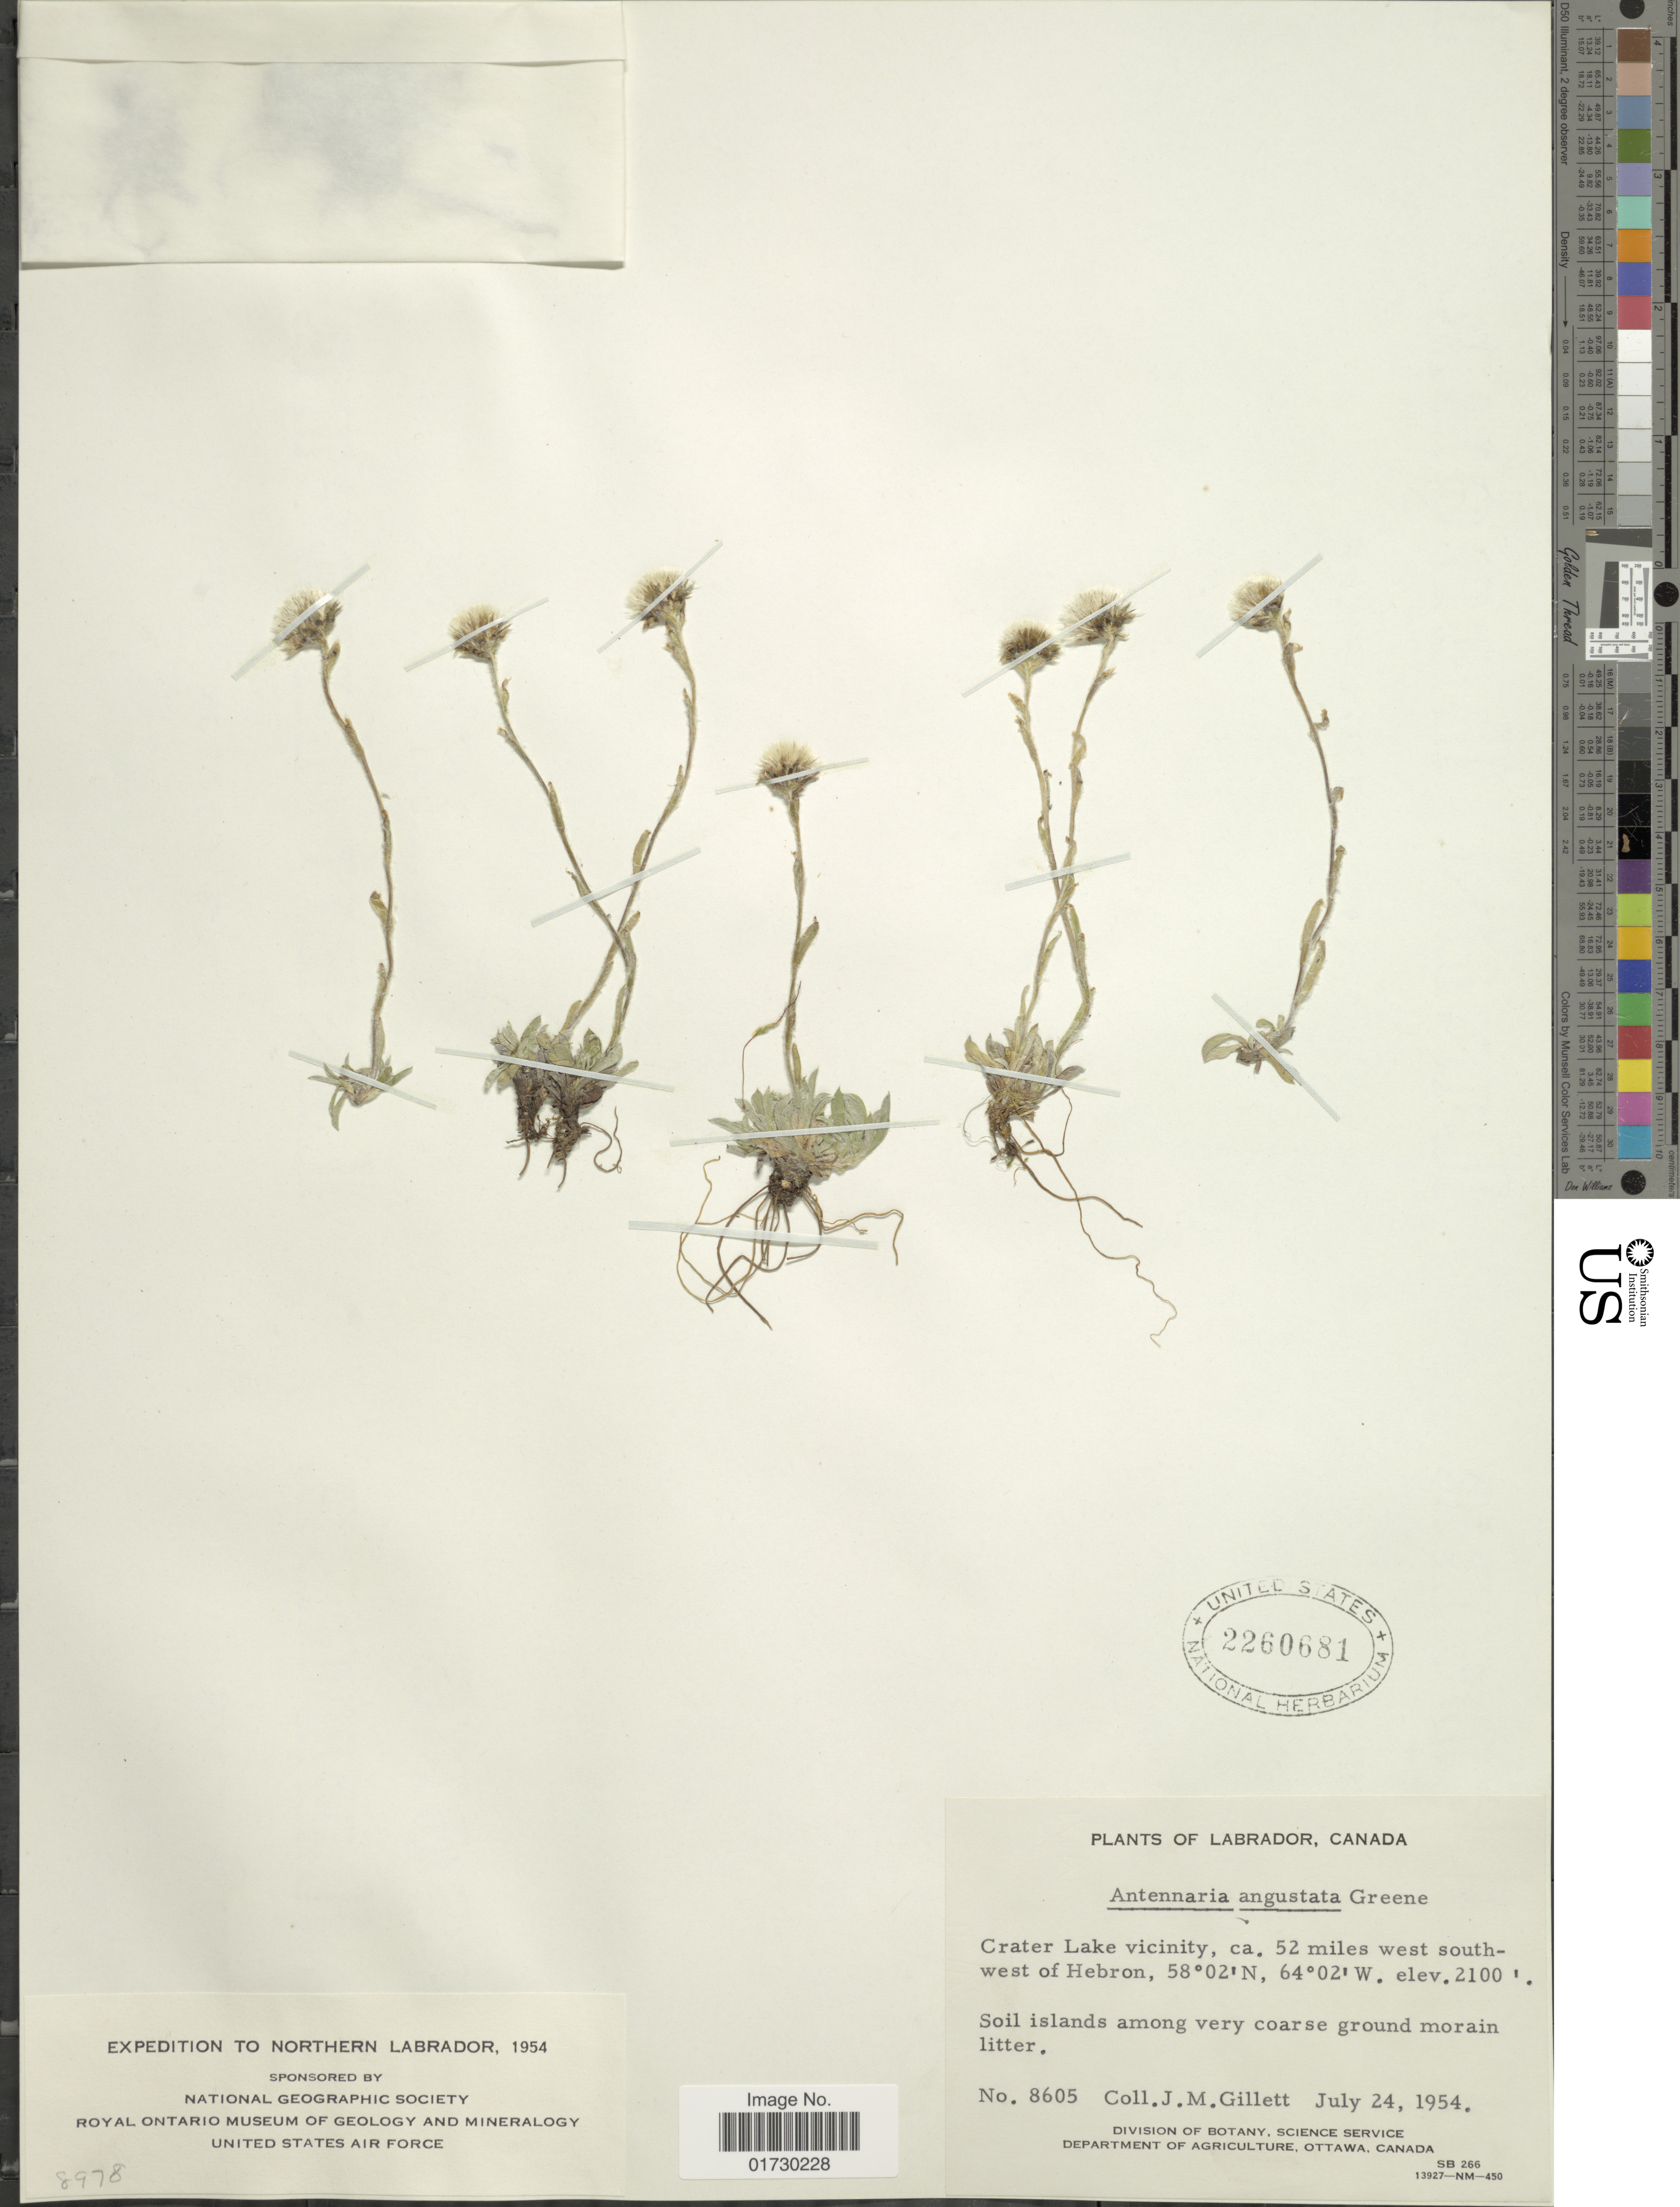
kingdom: Plantae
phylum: Tracheophyta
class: Magnoliopsida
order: Asterales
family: Asteraceae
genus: Antennaria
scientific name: Antennaria angustata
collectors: J. M. Gillett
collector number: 8605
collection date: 1954-07-24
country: Canada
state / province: Newfoundland and Labrador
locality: Labrador, Canada, Crater Lake vicinity, 52 miles west southwest of Hebron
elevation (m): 640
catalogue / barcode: US 2260681